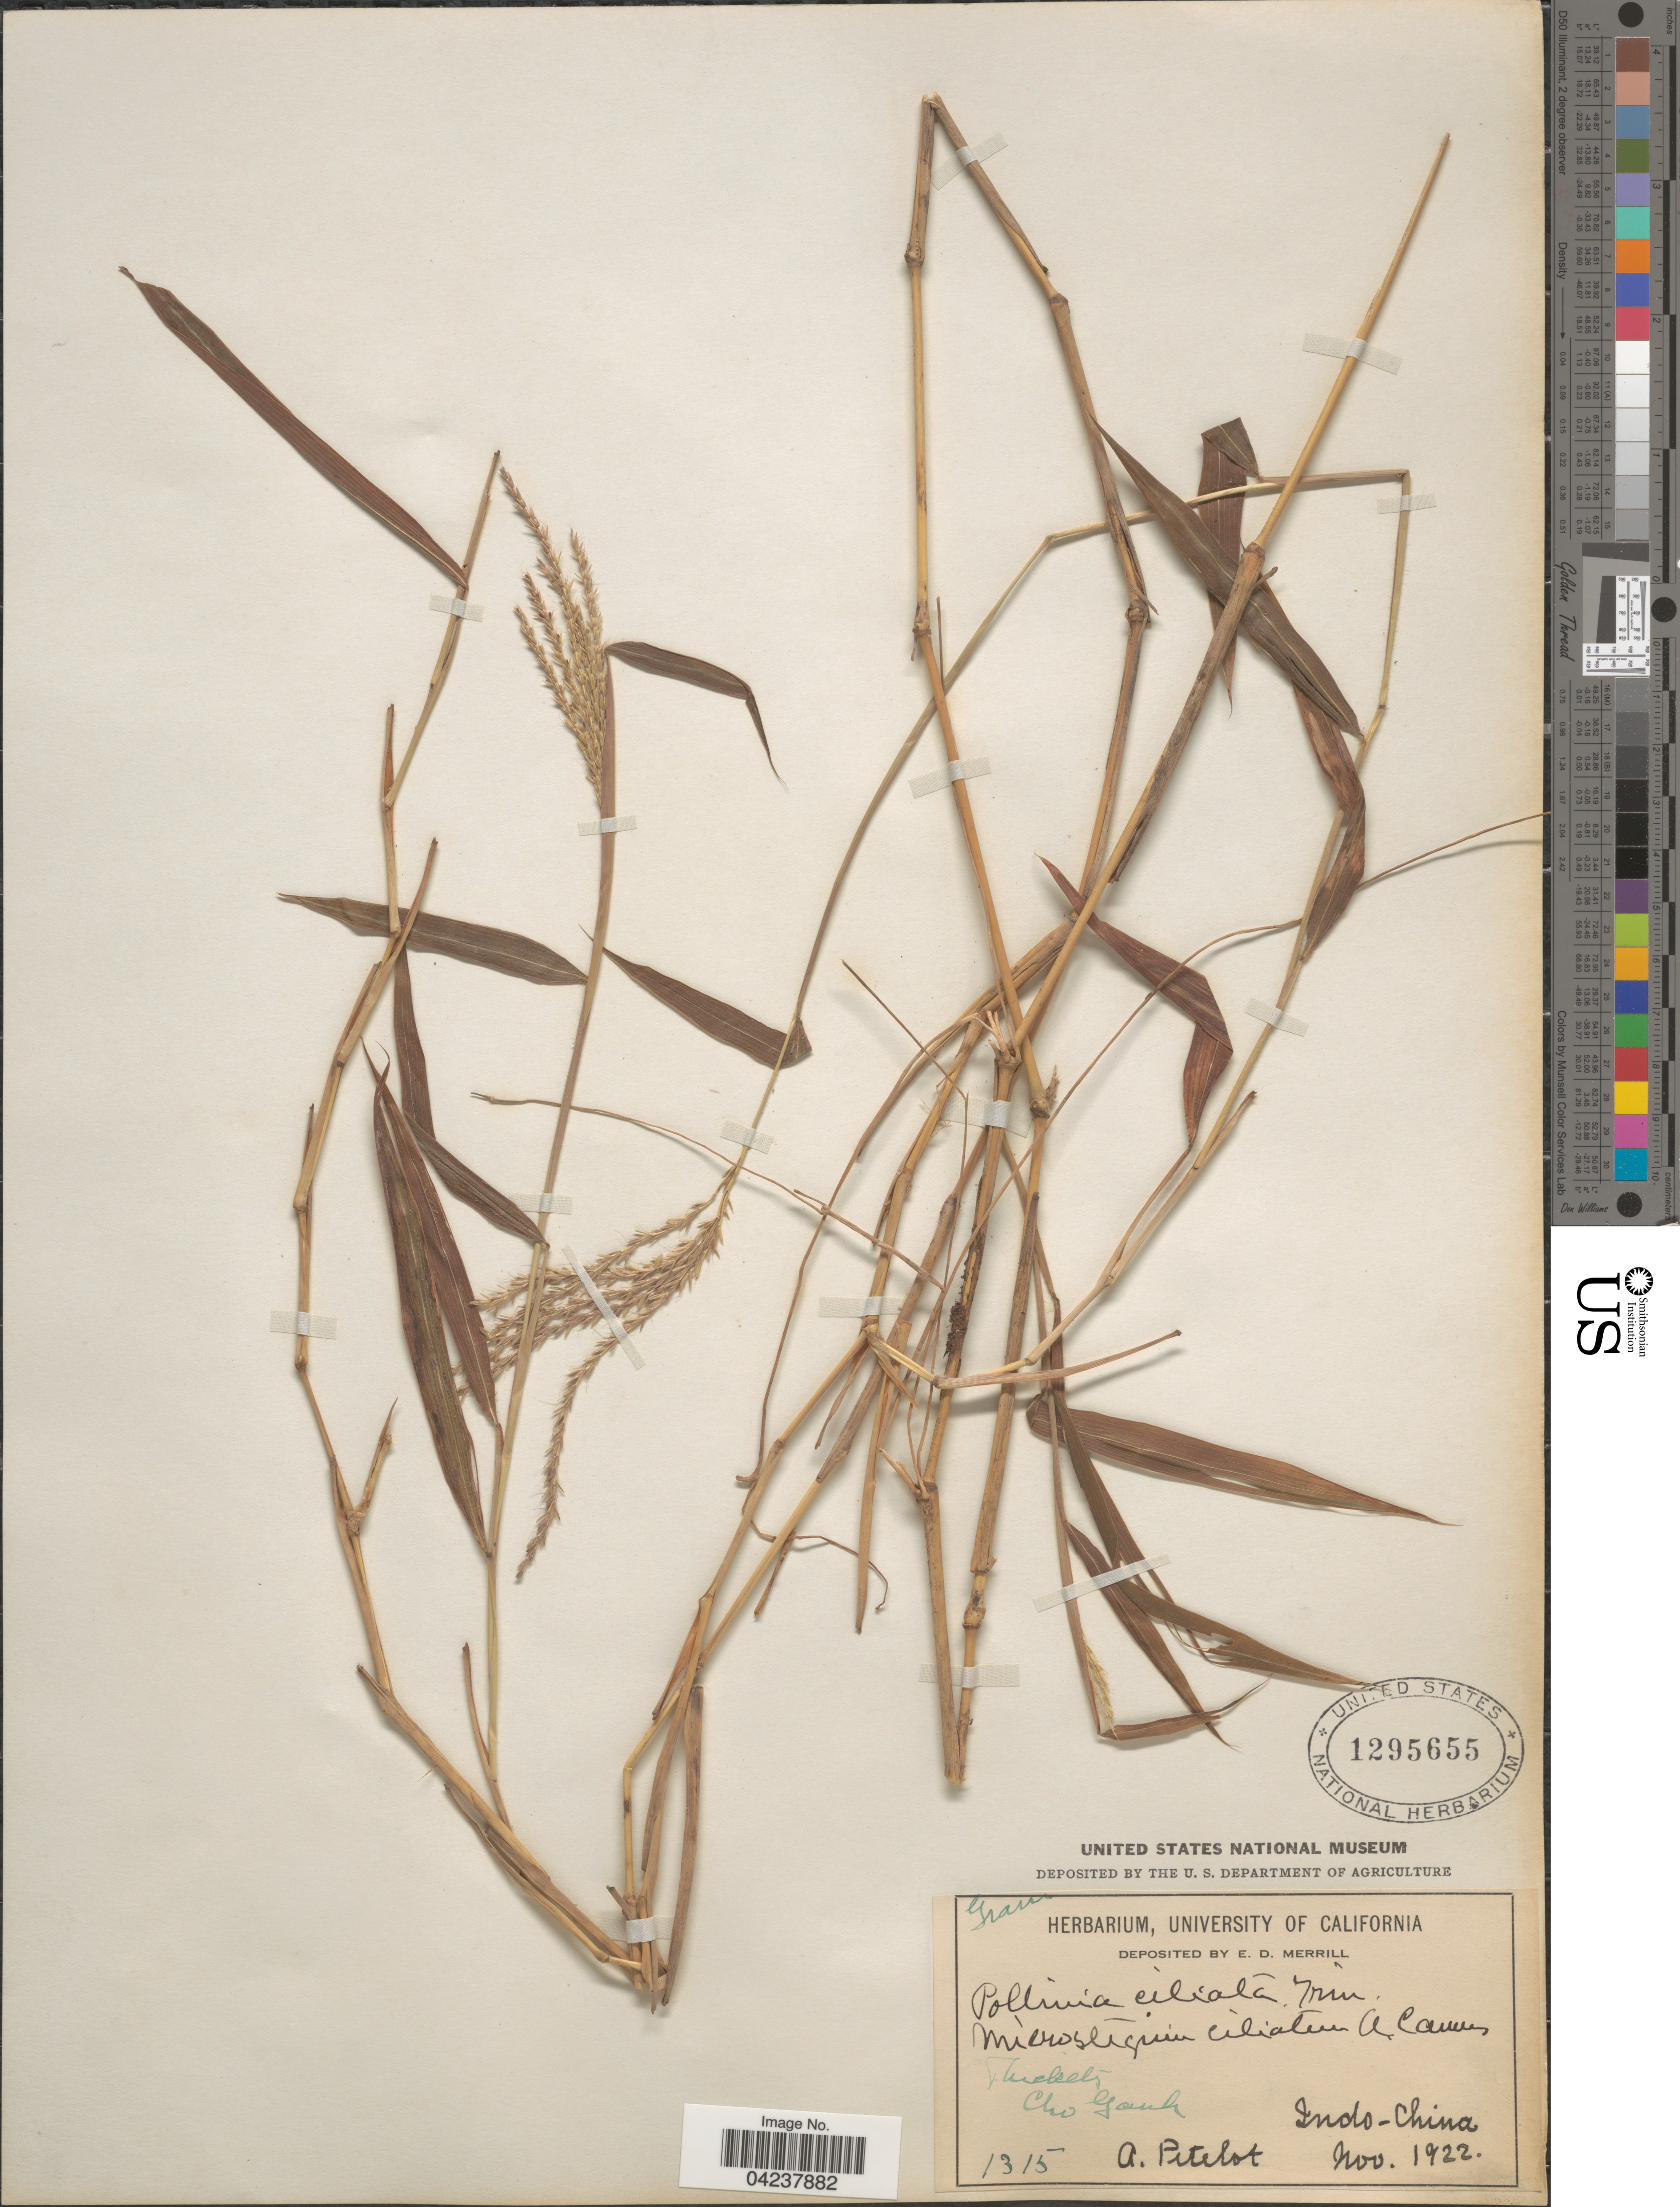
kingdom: Plantae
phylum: Tracheophyta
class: Liliopsida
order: Poales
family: Poaceae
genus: Microstegium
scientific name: Microstegium fasciculatum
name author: (L.) Henr.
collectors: A. Petelot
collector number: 1315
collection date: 1922-11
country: Vietnam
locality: Thickets Cho Ganh. Indo-China.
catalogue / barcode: US 1295655